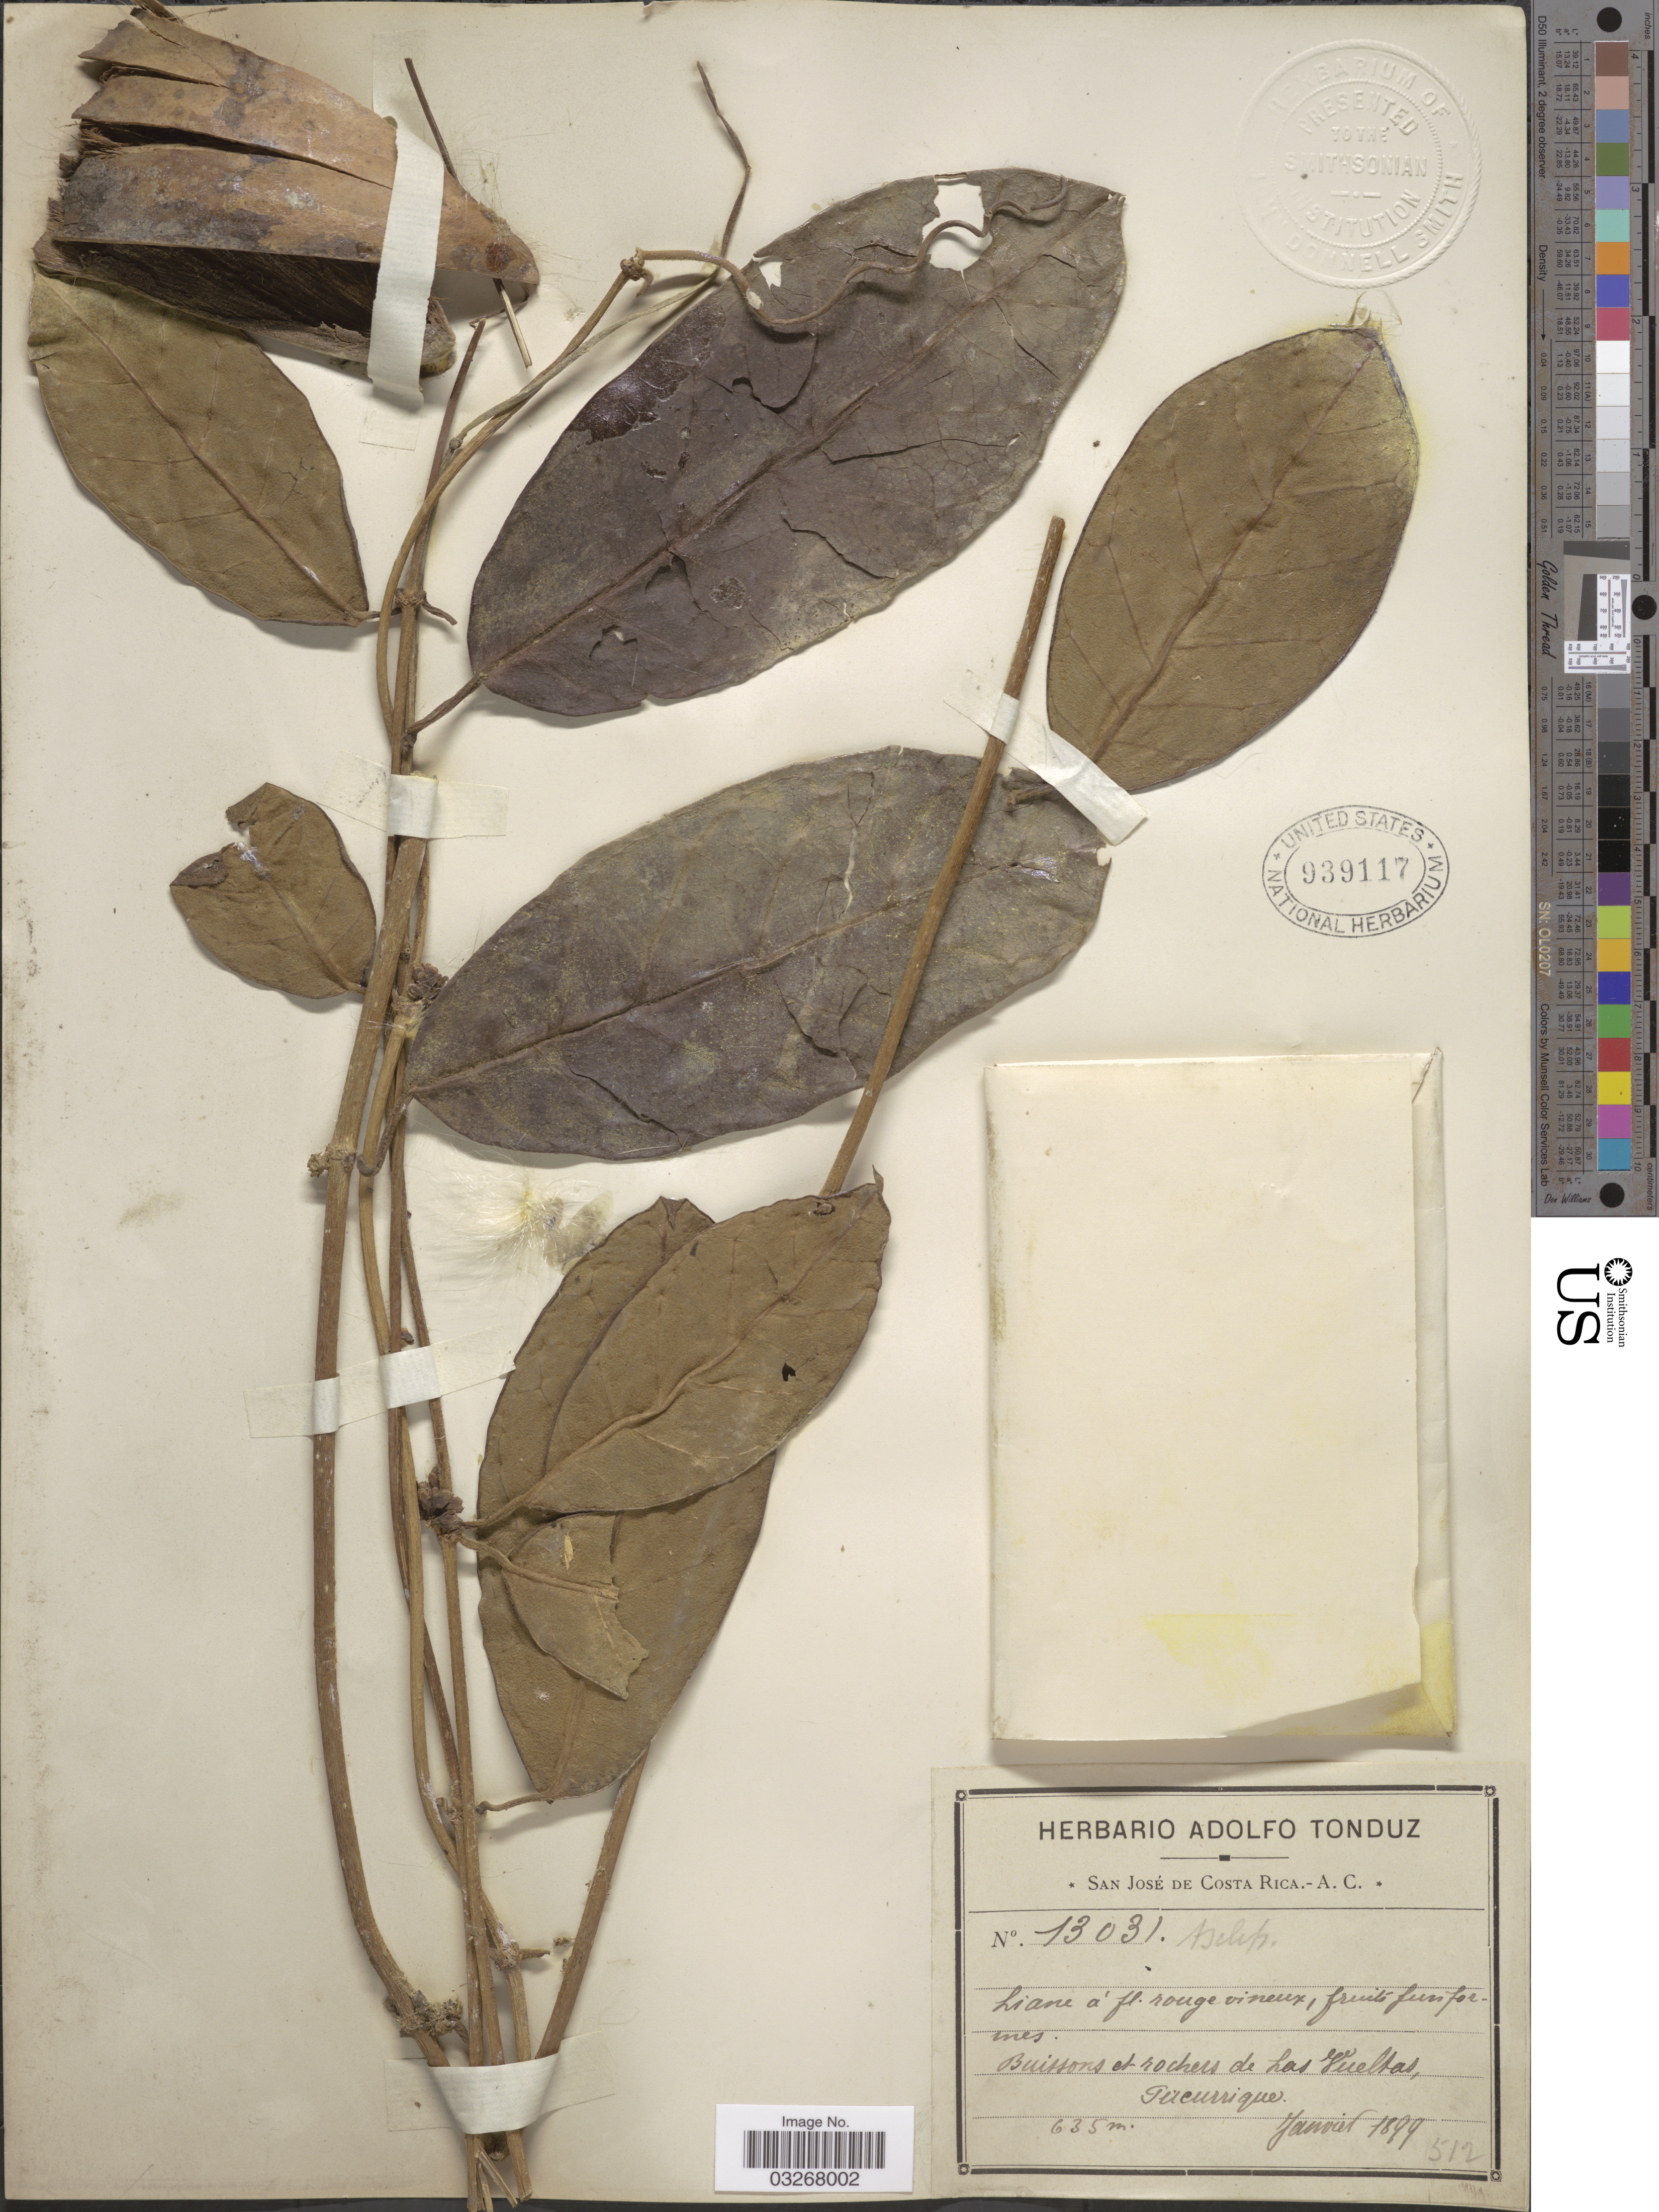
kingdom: Plantae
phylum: Tracheophyta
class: Magnoliopsida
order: Gentianales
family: Apocynaceae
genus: Marsdenia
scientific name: Marsdenia sp.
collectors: ex Herb. Adolfo Tonduz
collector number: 13031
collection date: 1899-01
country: Costa Rica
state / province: San José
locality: Buissons et rochers de Las Vueltas, Tucurrique.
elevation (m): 635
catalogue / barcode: US 939117